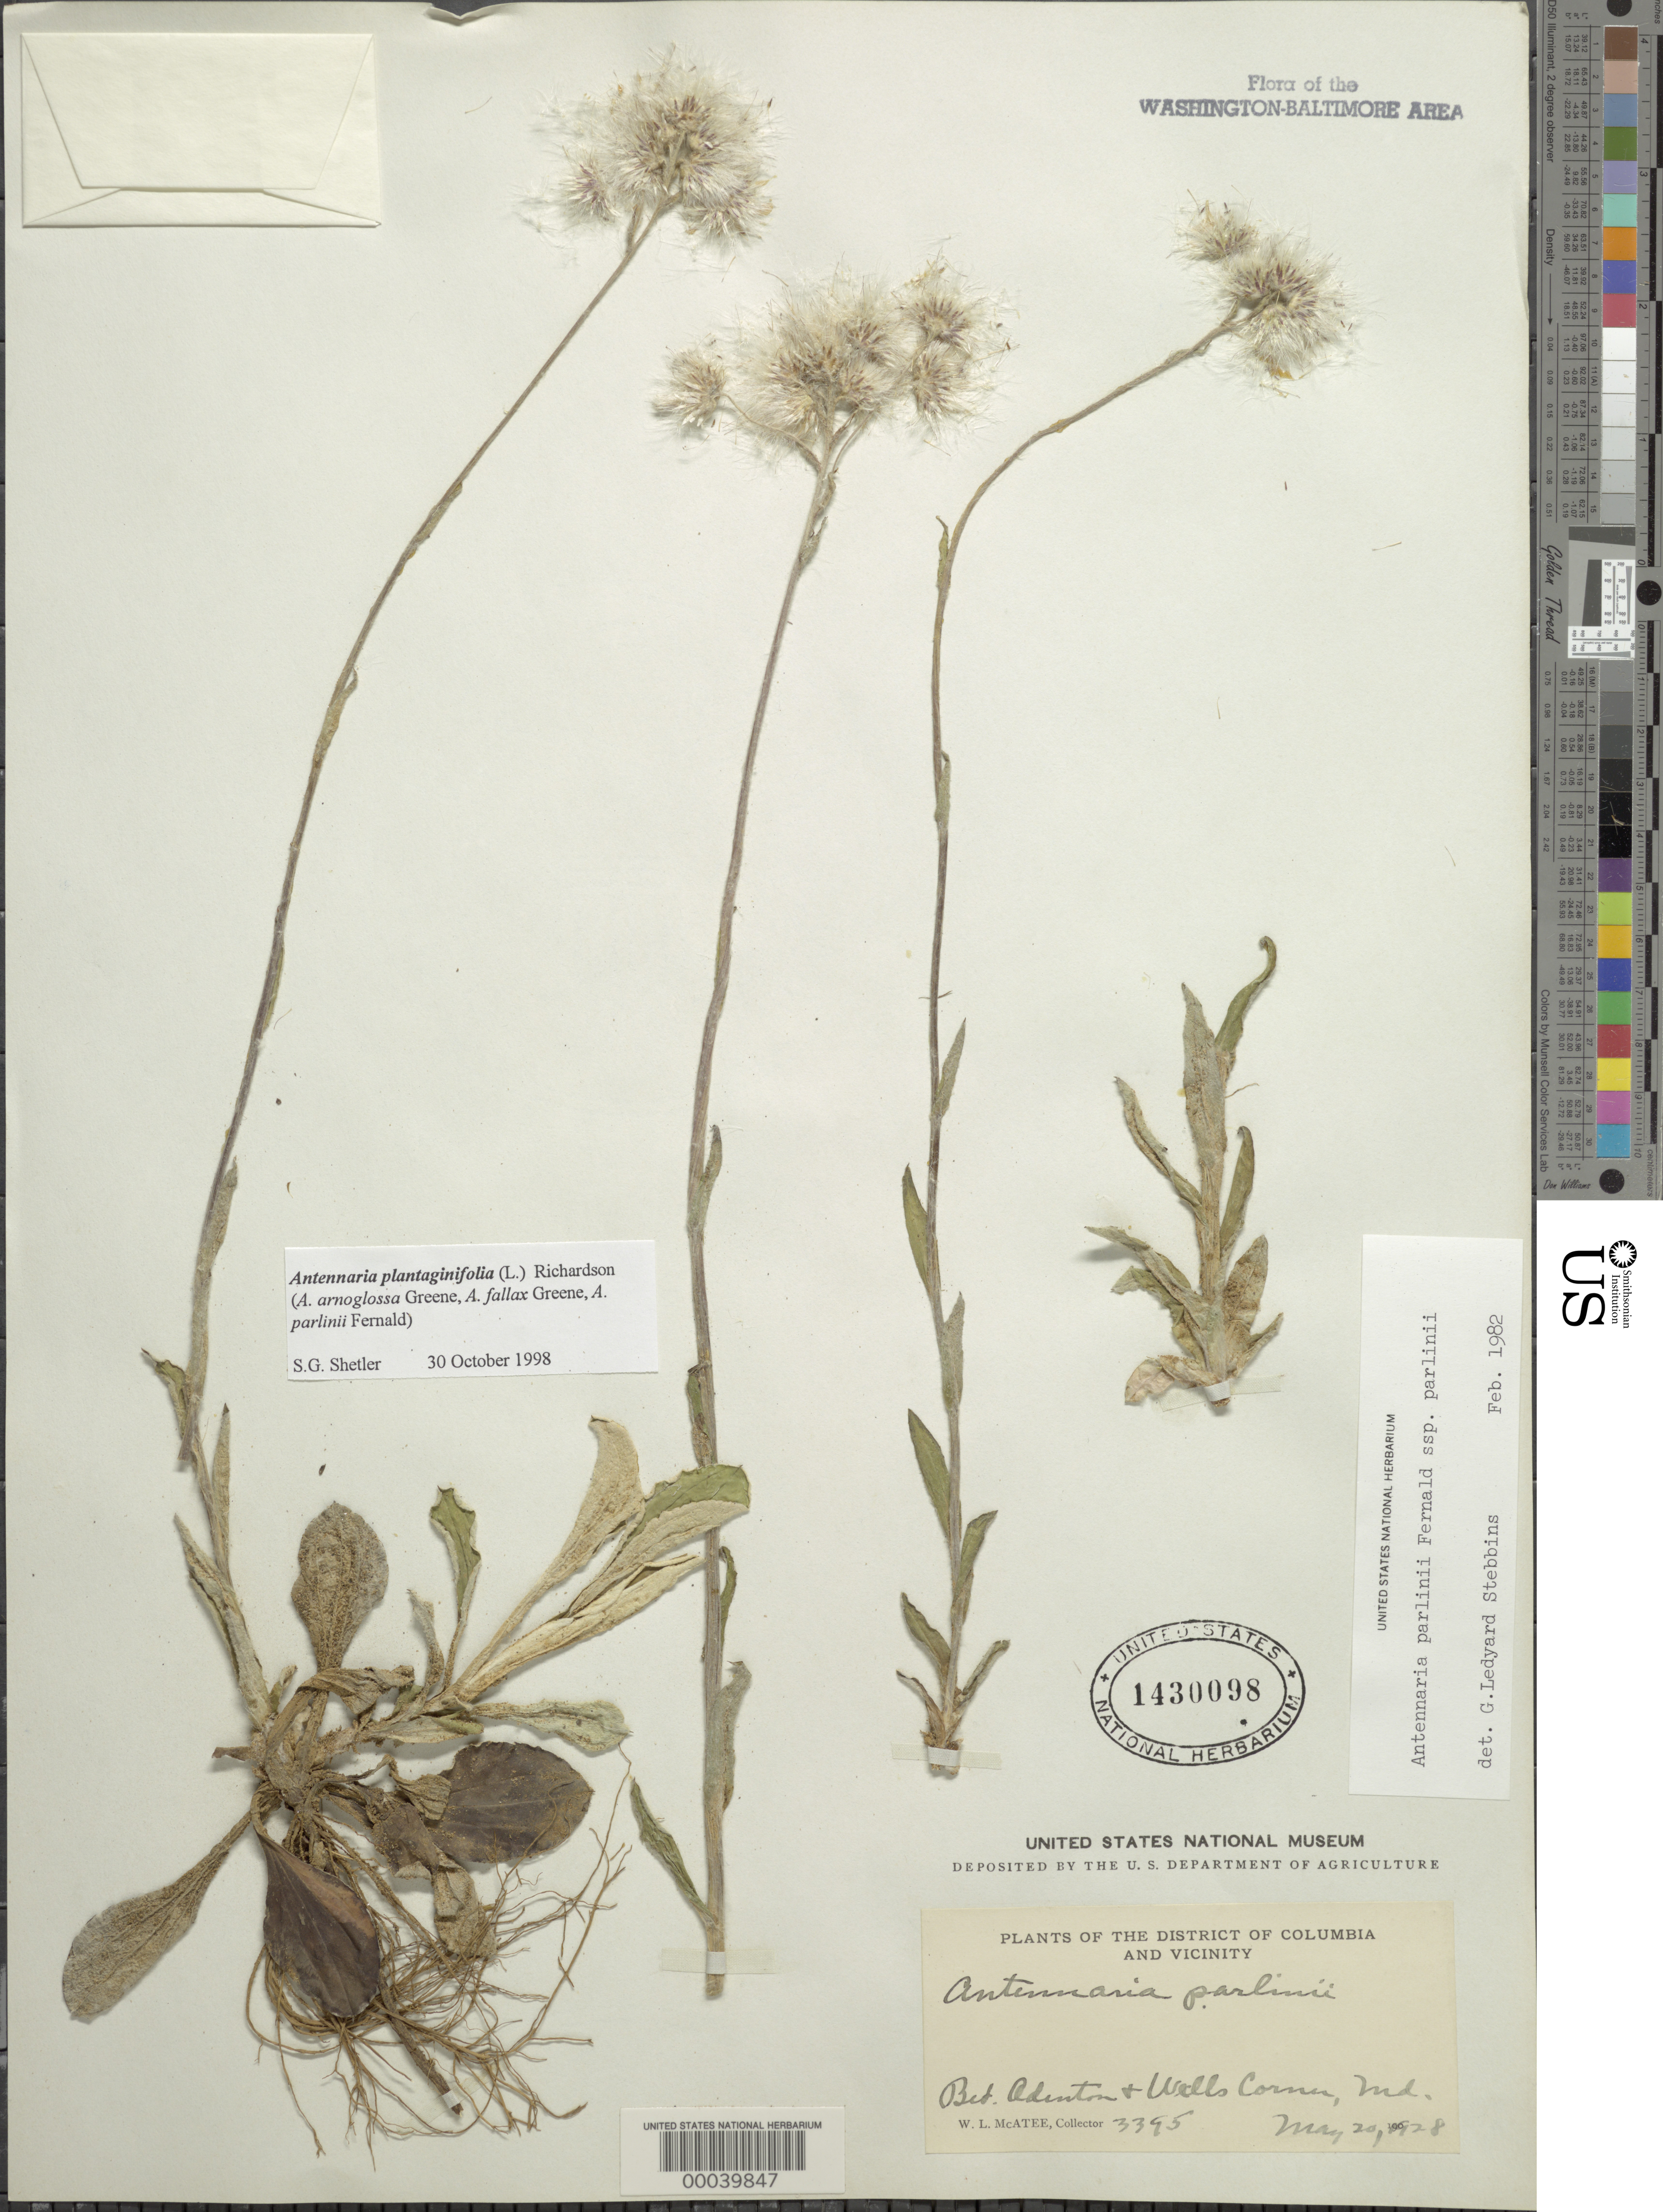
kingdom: Plantae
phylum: Tracheophyta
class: Magnoliopsida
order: Asterales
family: Asteraceae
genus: Antennaria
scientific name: Antennaria plantaginifolia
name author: (L.) Richardson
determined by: Stebbins, G. L.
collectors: W. McAtee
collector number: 3395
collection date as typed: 20 May 1928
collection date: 1928-05-20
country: United States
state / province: Maryland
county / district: Prince George's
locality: between Adenton and Wells Corner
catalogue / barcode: US 1430098